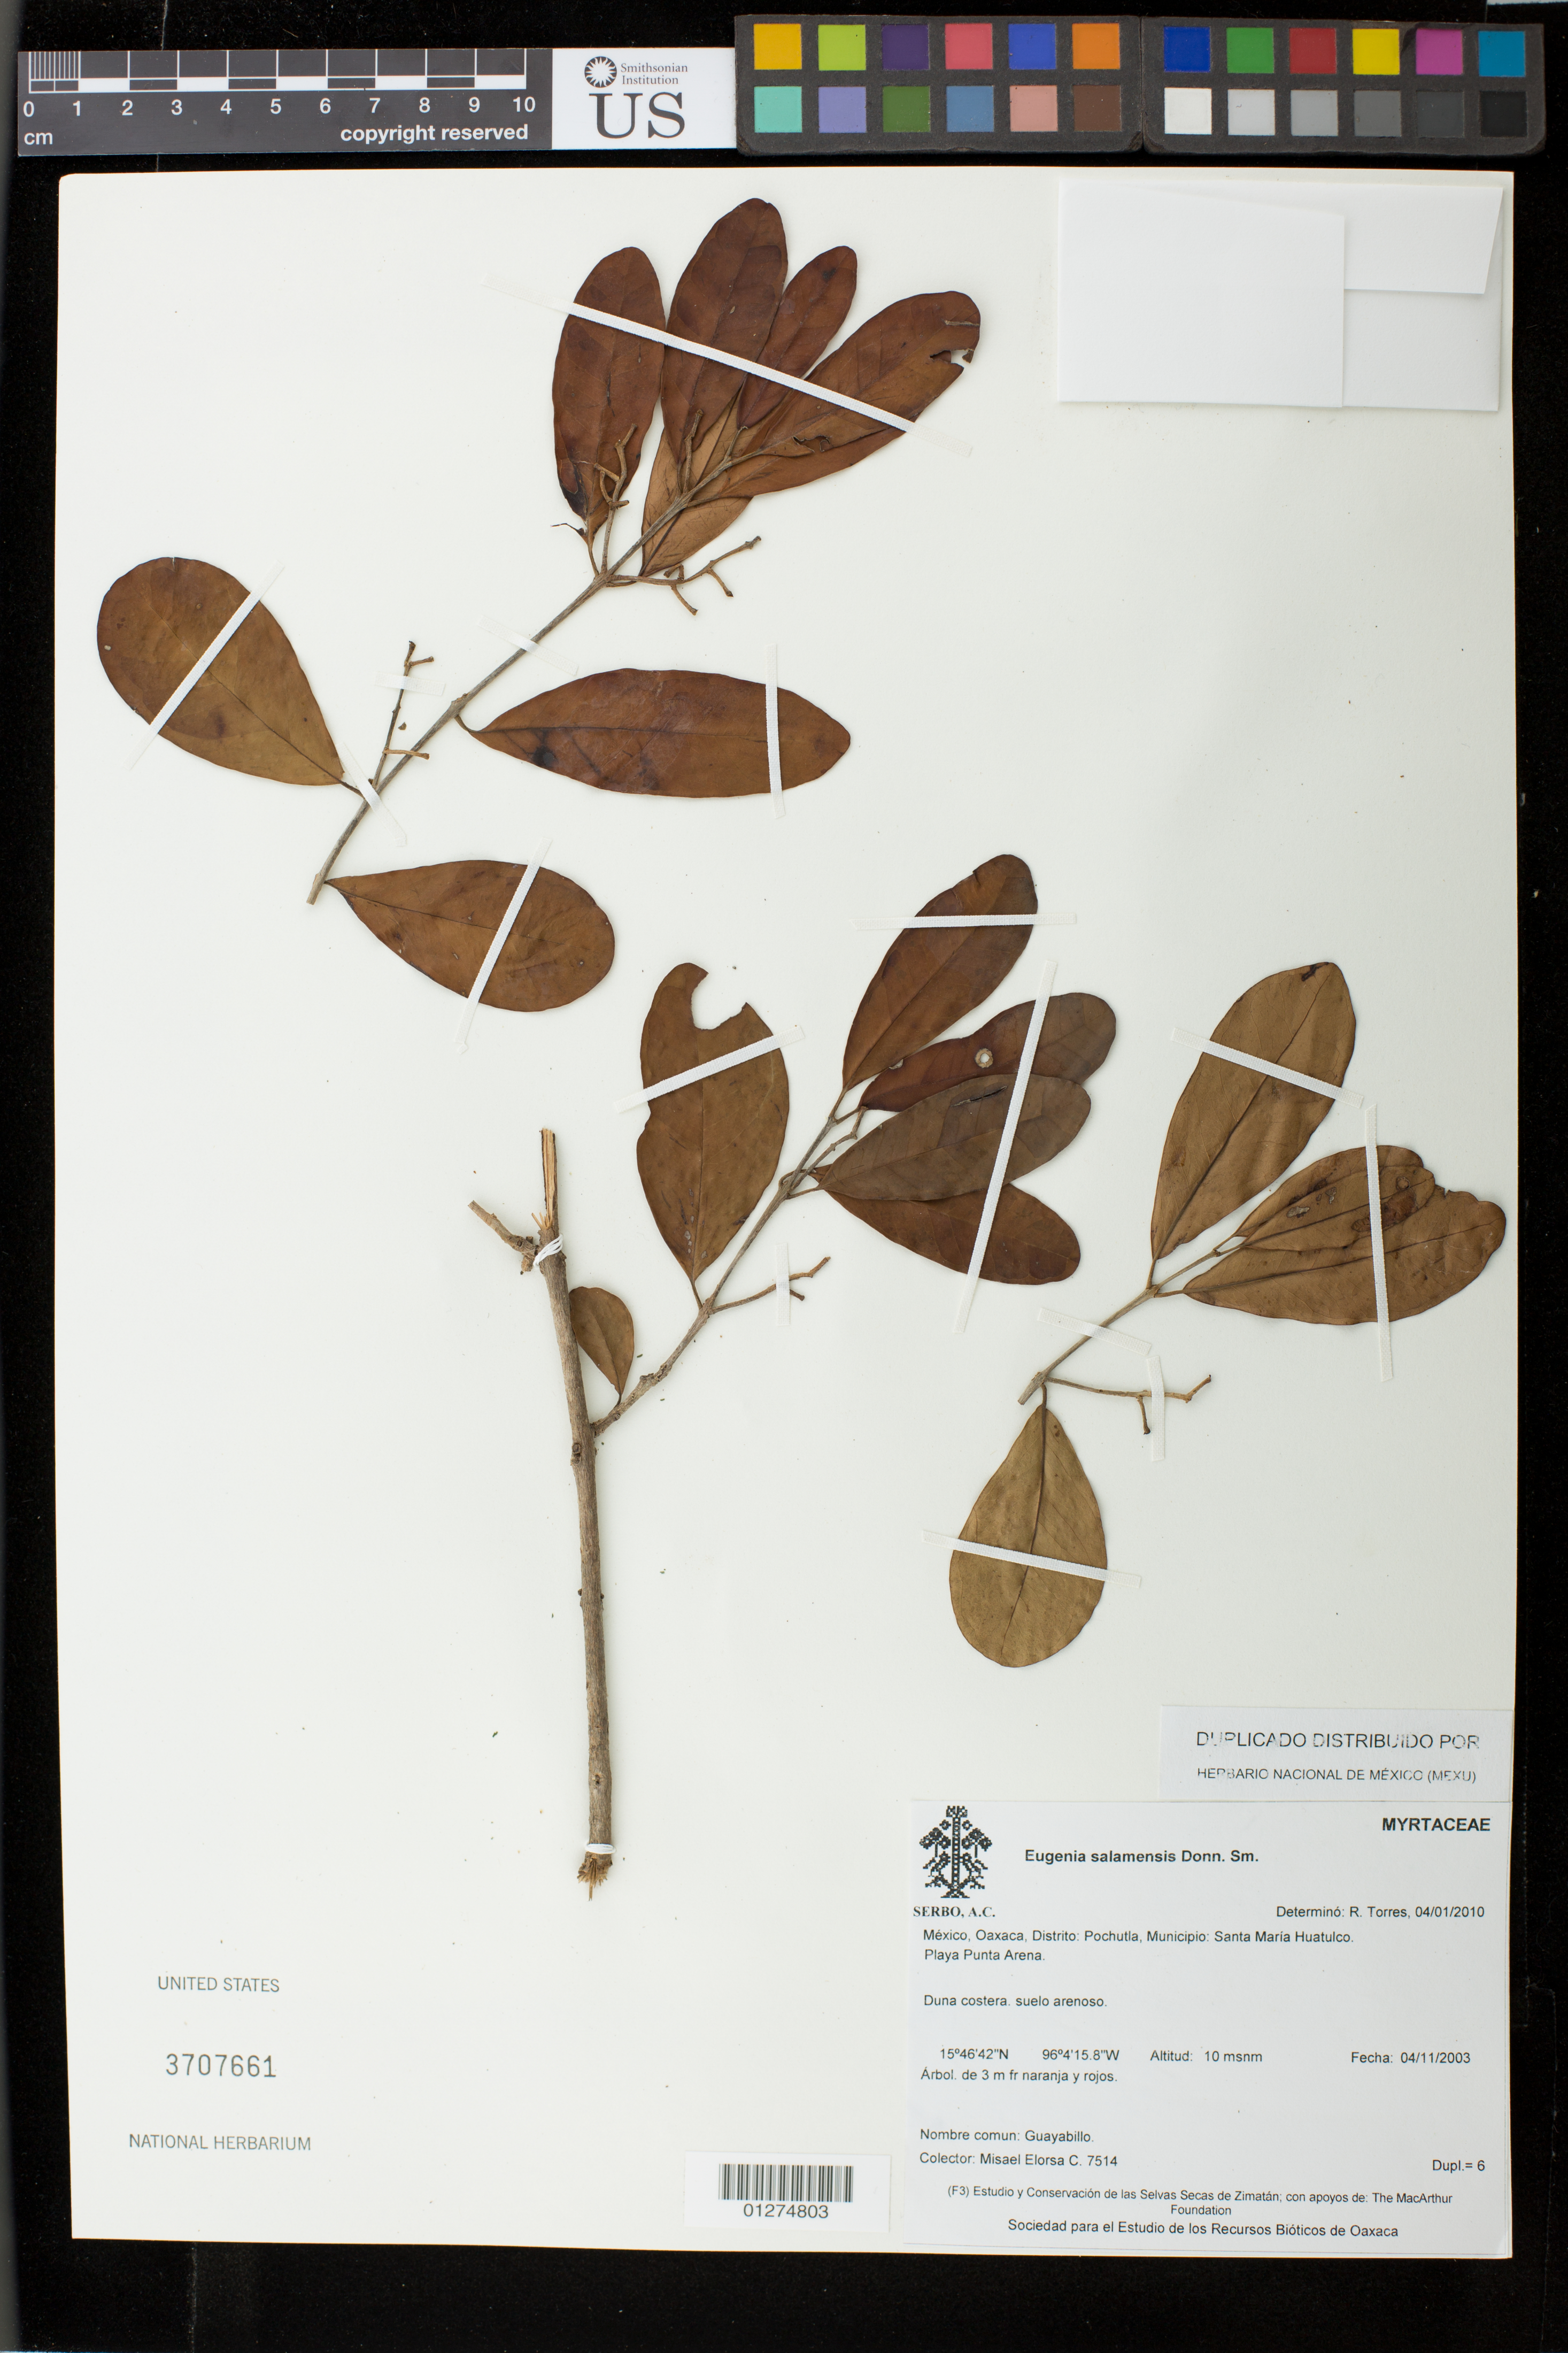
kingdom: Plantae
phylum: Tracheophyta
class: Magnoliopsida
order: Myrtales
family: Myrtaceae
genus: Eugenia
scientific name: Eugenia salamensis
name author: Donn. Sm.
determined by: Torres, R.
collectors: M. Elorsa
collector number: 7514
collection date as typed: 04/11/2003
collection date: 2003-11-04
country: Mexico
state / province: Oaxaca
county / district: Pochutla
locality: Municipio: Santa Maria Huatulco, Playa Punta Arena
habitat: duna costera. suelo arenoso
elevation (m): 10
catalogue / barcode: US 3707661